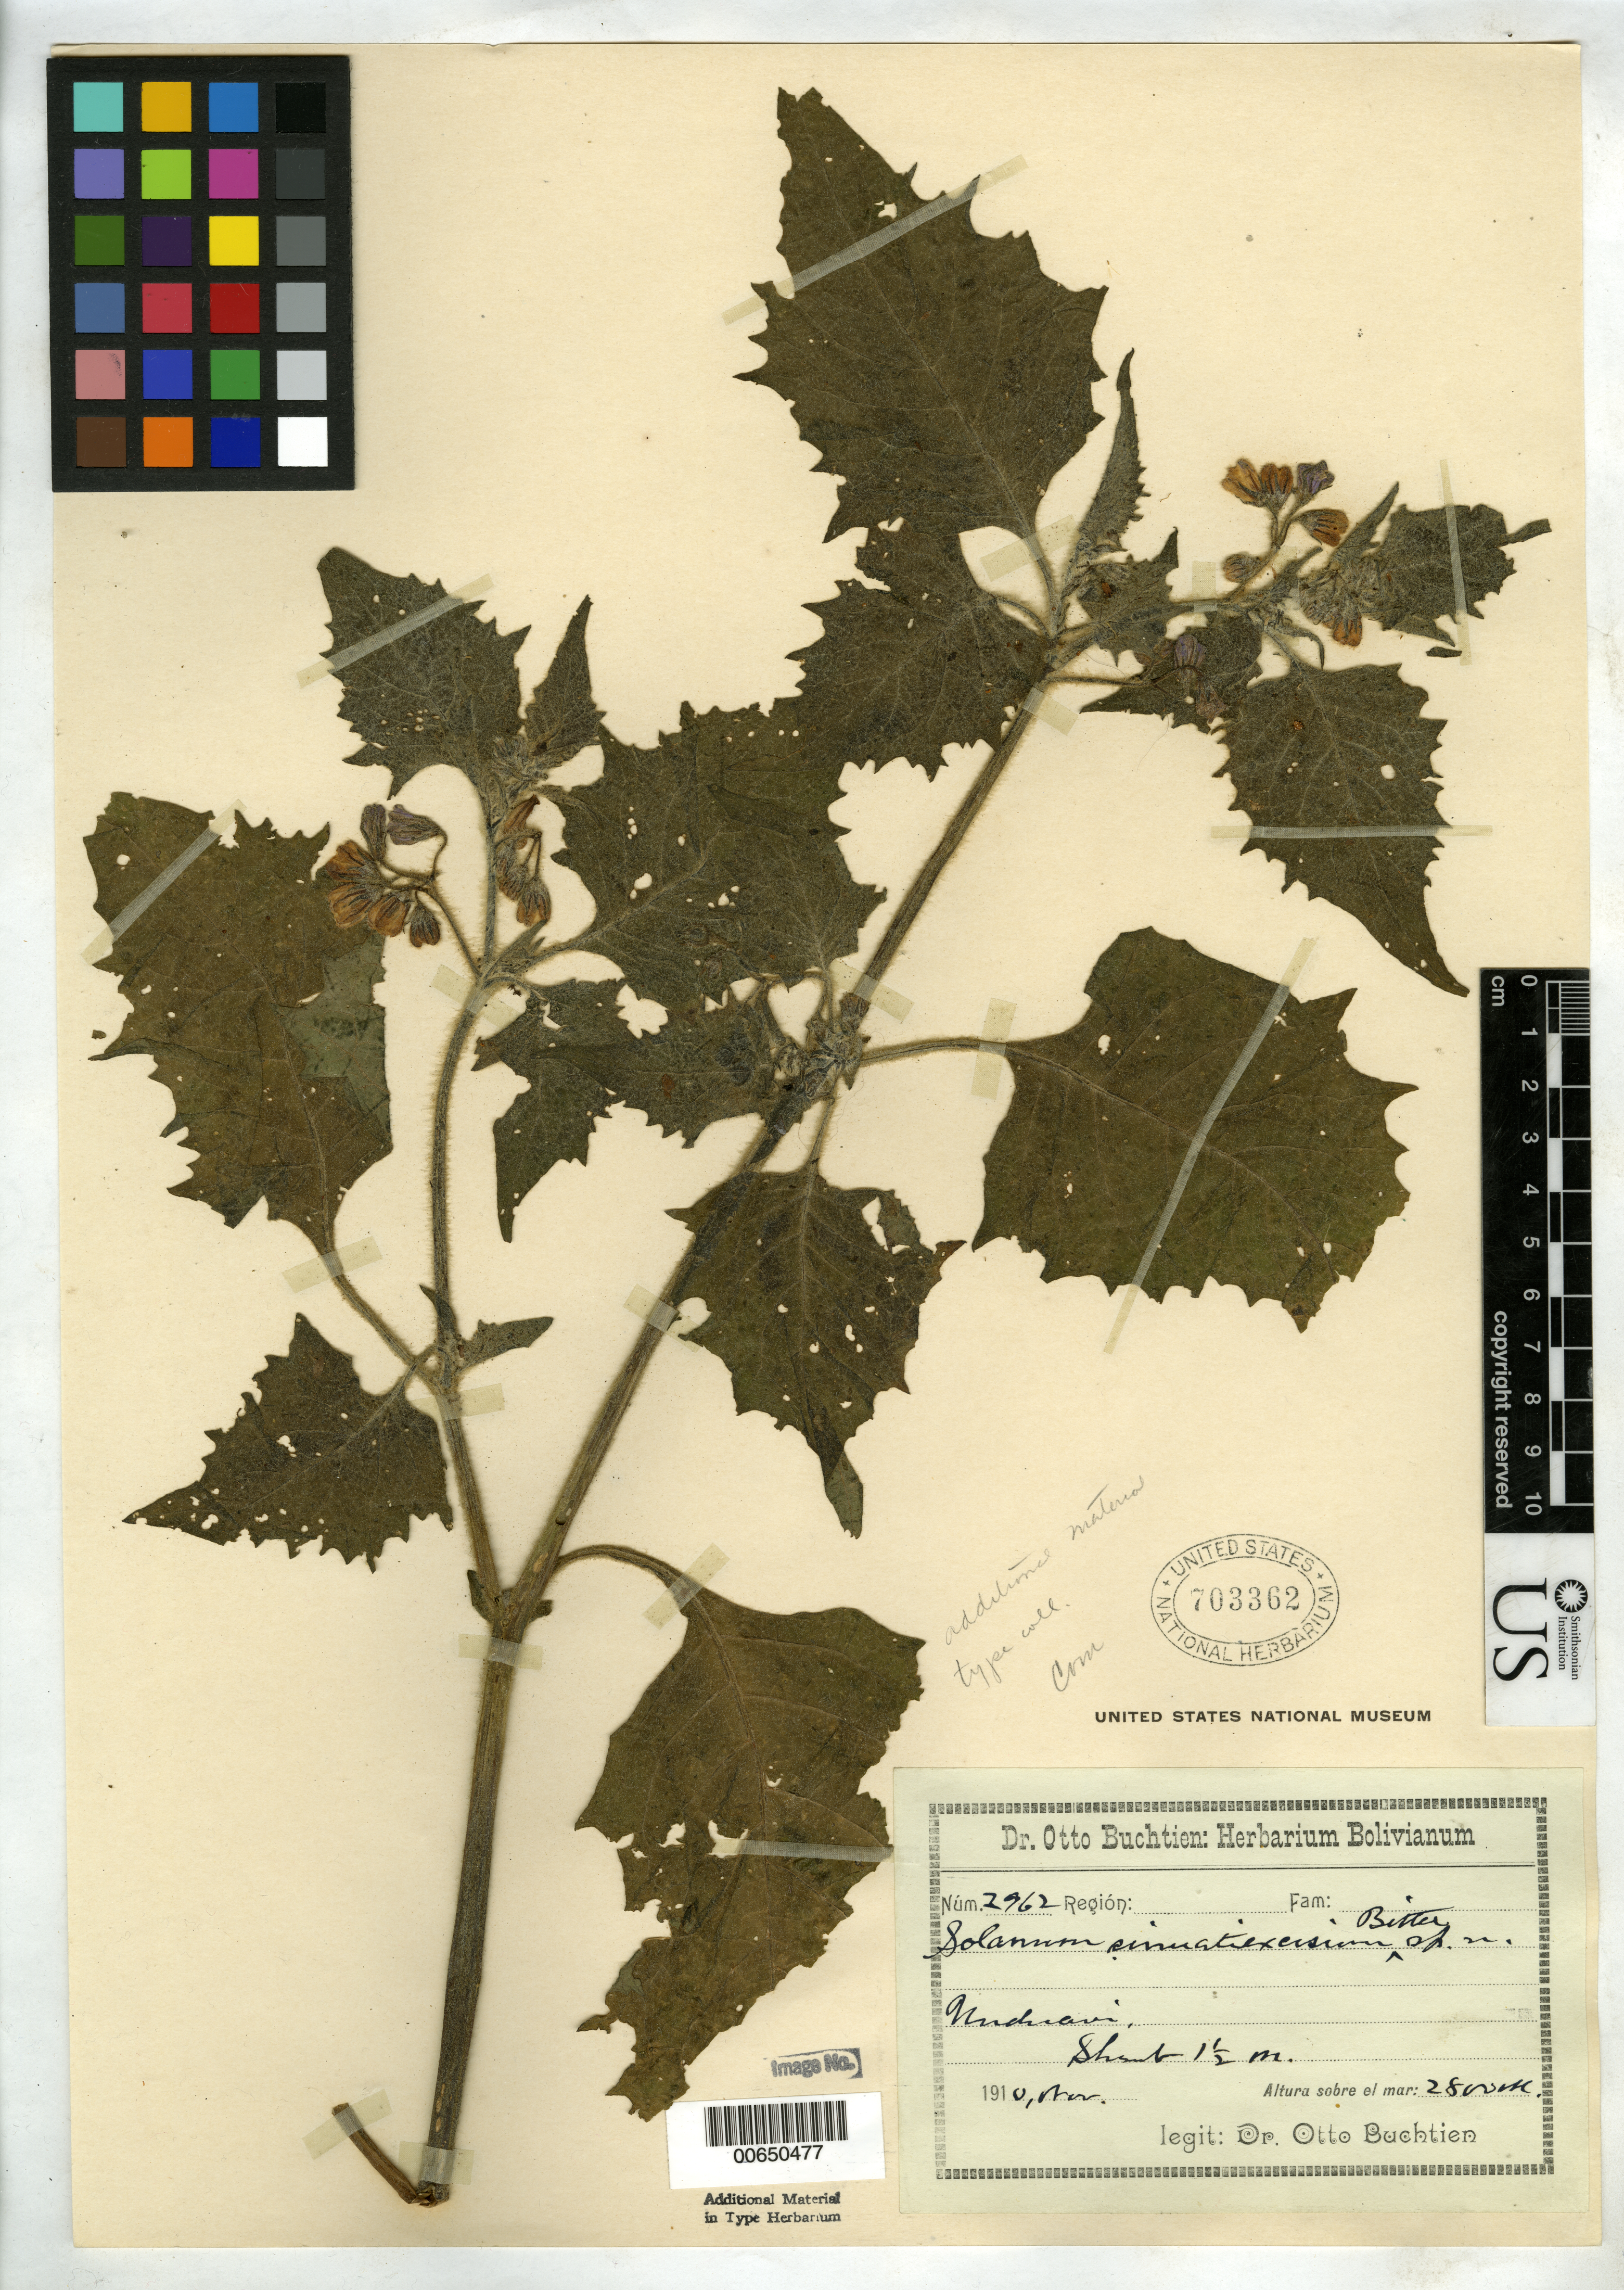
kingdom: Plantae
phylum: Tracheophyta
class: Magnoliopsida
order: Solanales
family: Solanaceae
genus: Solanum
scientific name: Solanum sinuatiexcisum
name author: Bitter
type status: Isotype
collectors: O. Buchtien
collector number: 2962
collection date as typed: Nov 1910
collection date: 1910-11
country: Bolivia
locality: Unduavi, Yungas.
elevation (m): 2800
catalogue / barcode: US 703362